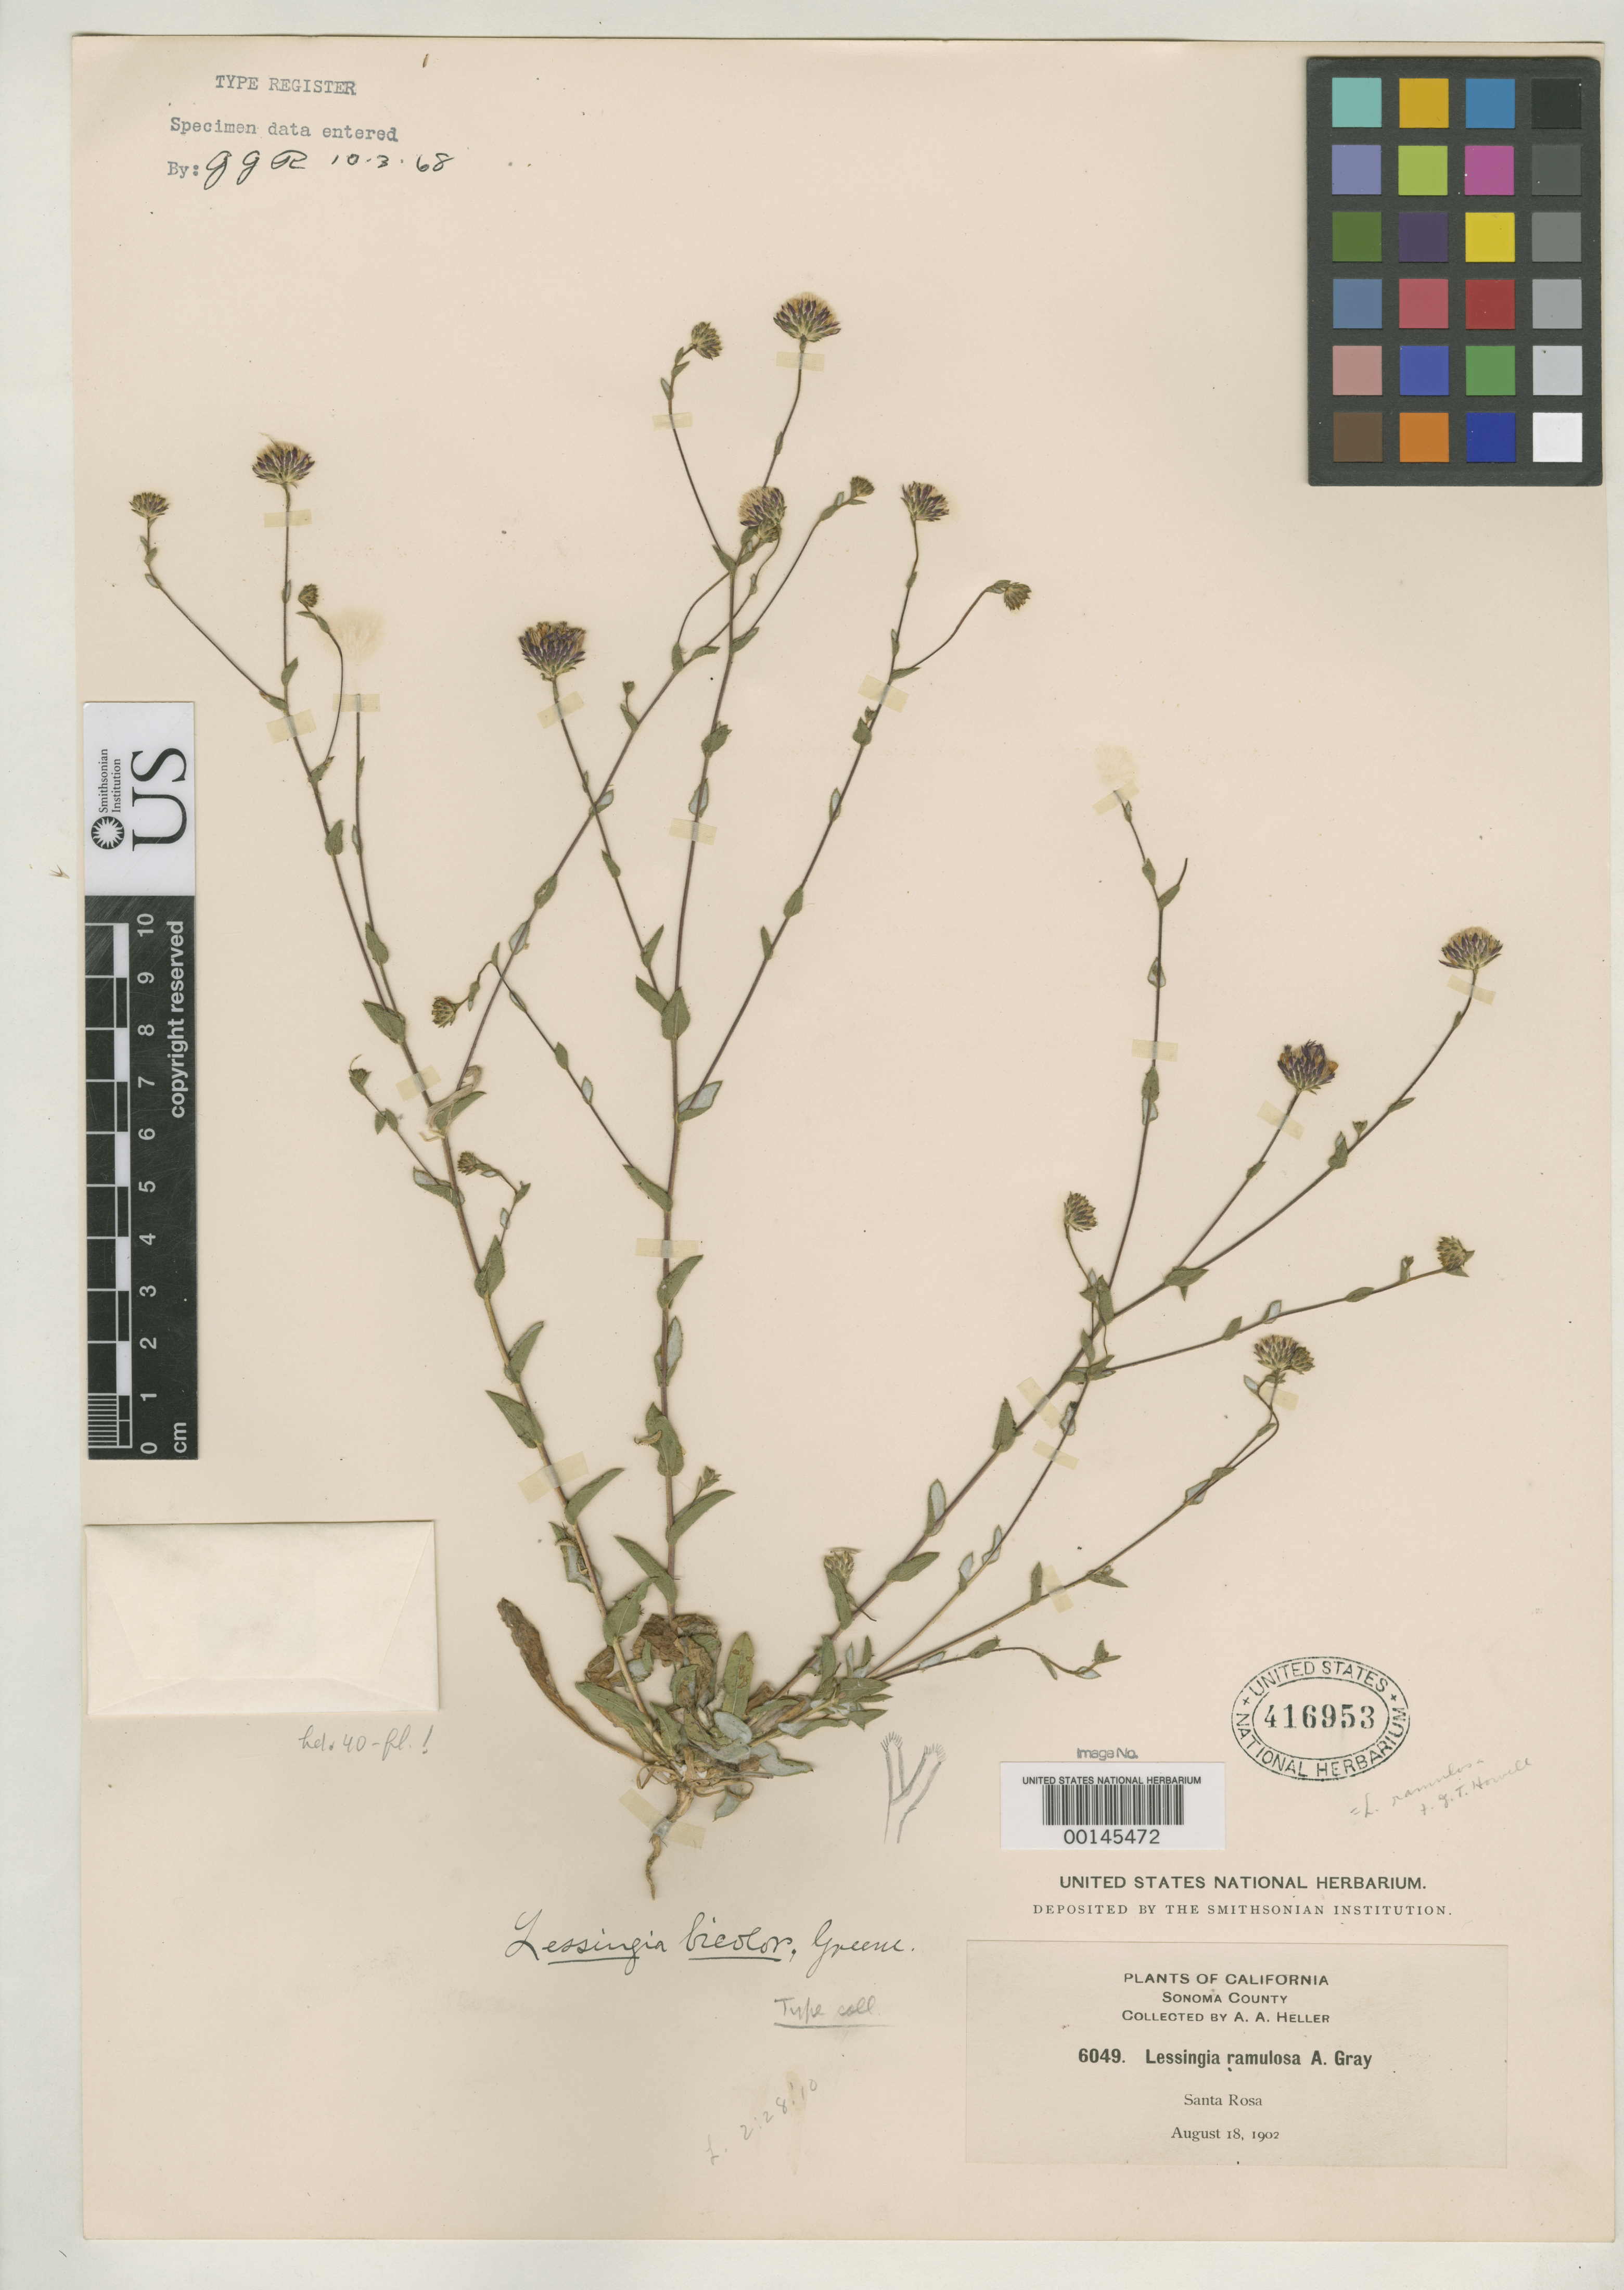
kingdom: Plantae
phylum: Tracheophyta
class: Magnoliopsida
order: Asterales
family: Asteraceae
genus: Lessingia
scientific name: Lessingia bicolor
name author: Greene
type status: Isotype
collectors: A. A. Heller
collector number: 6049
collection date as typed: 18 Aug 1902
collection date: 1902-08-18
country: United States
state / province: California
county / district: Sonoma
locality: Santa Rosa.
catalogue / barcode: US 416953